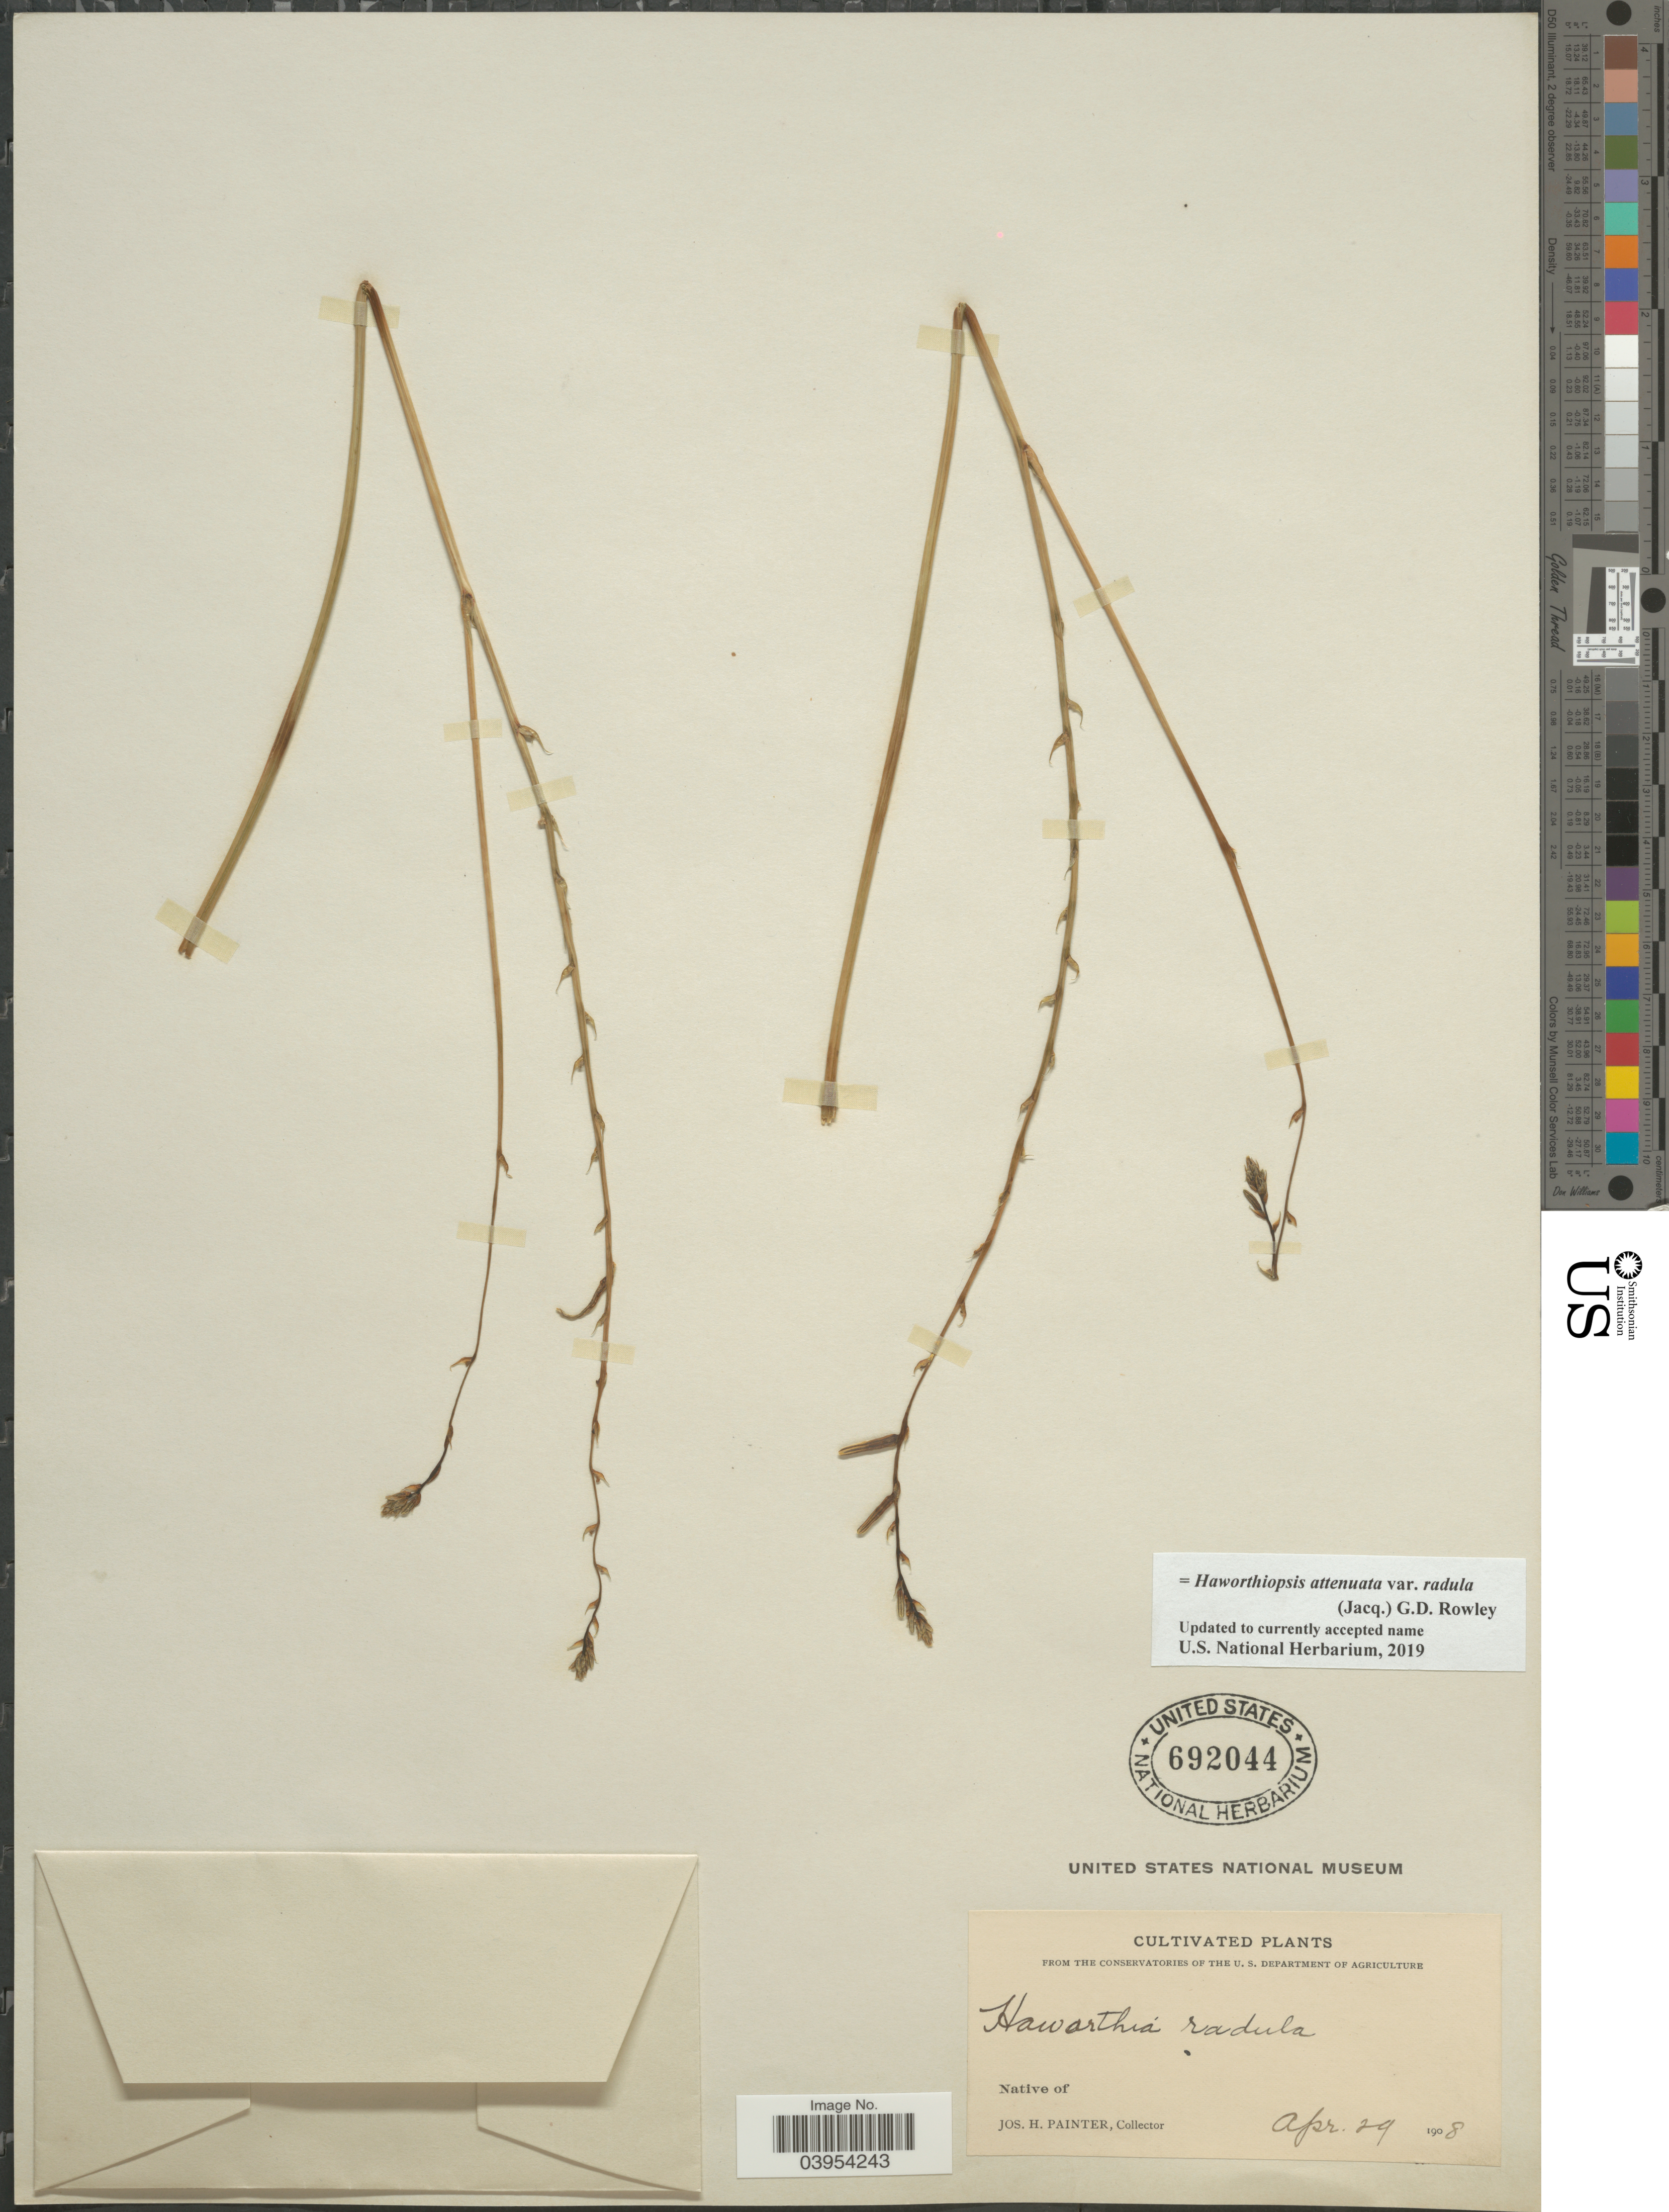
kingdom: Plantae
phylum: Tracheophyta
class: Liliopsida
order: Asparagales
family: Asphodelaceae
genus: Haworthiopsis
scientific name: Haworthiopsis attenuata var. radula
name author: (Jacq.) Breuer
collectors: J. H. Painter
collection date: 1908-04-29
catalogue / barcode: US 692044